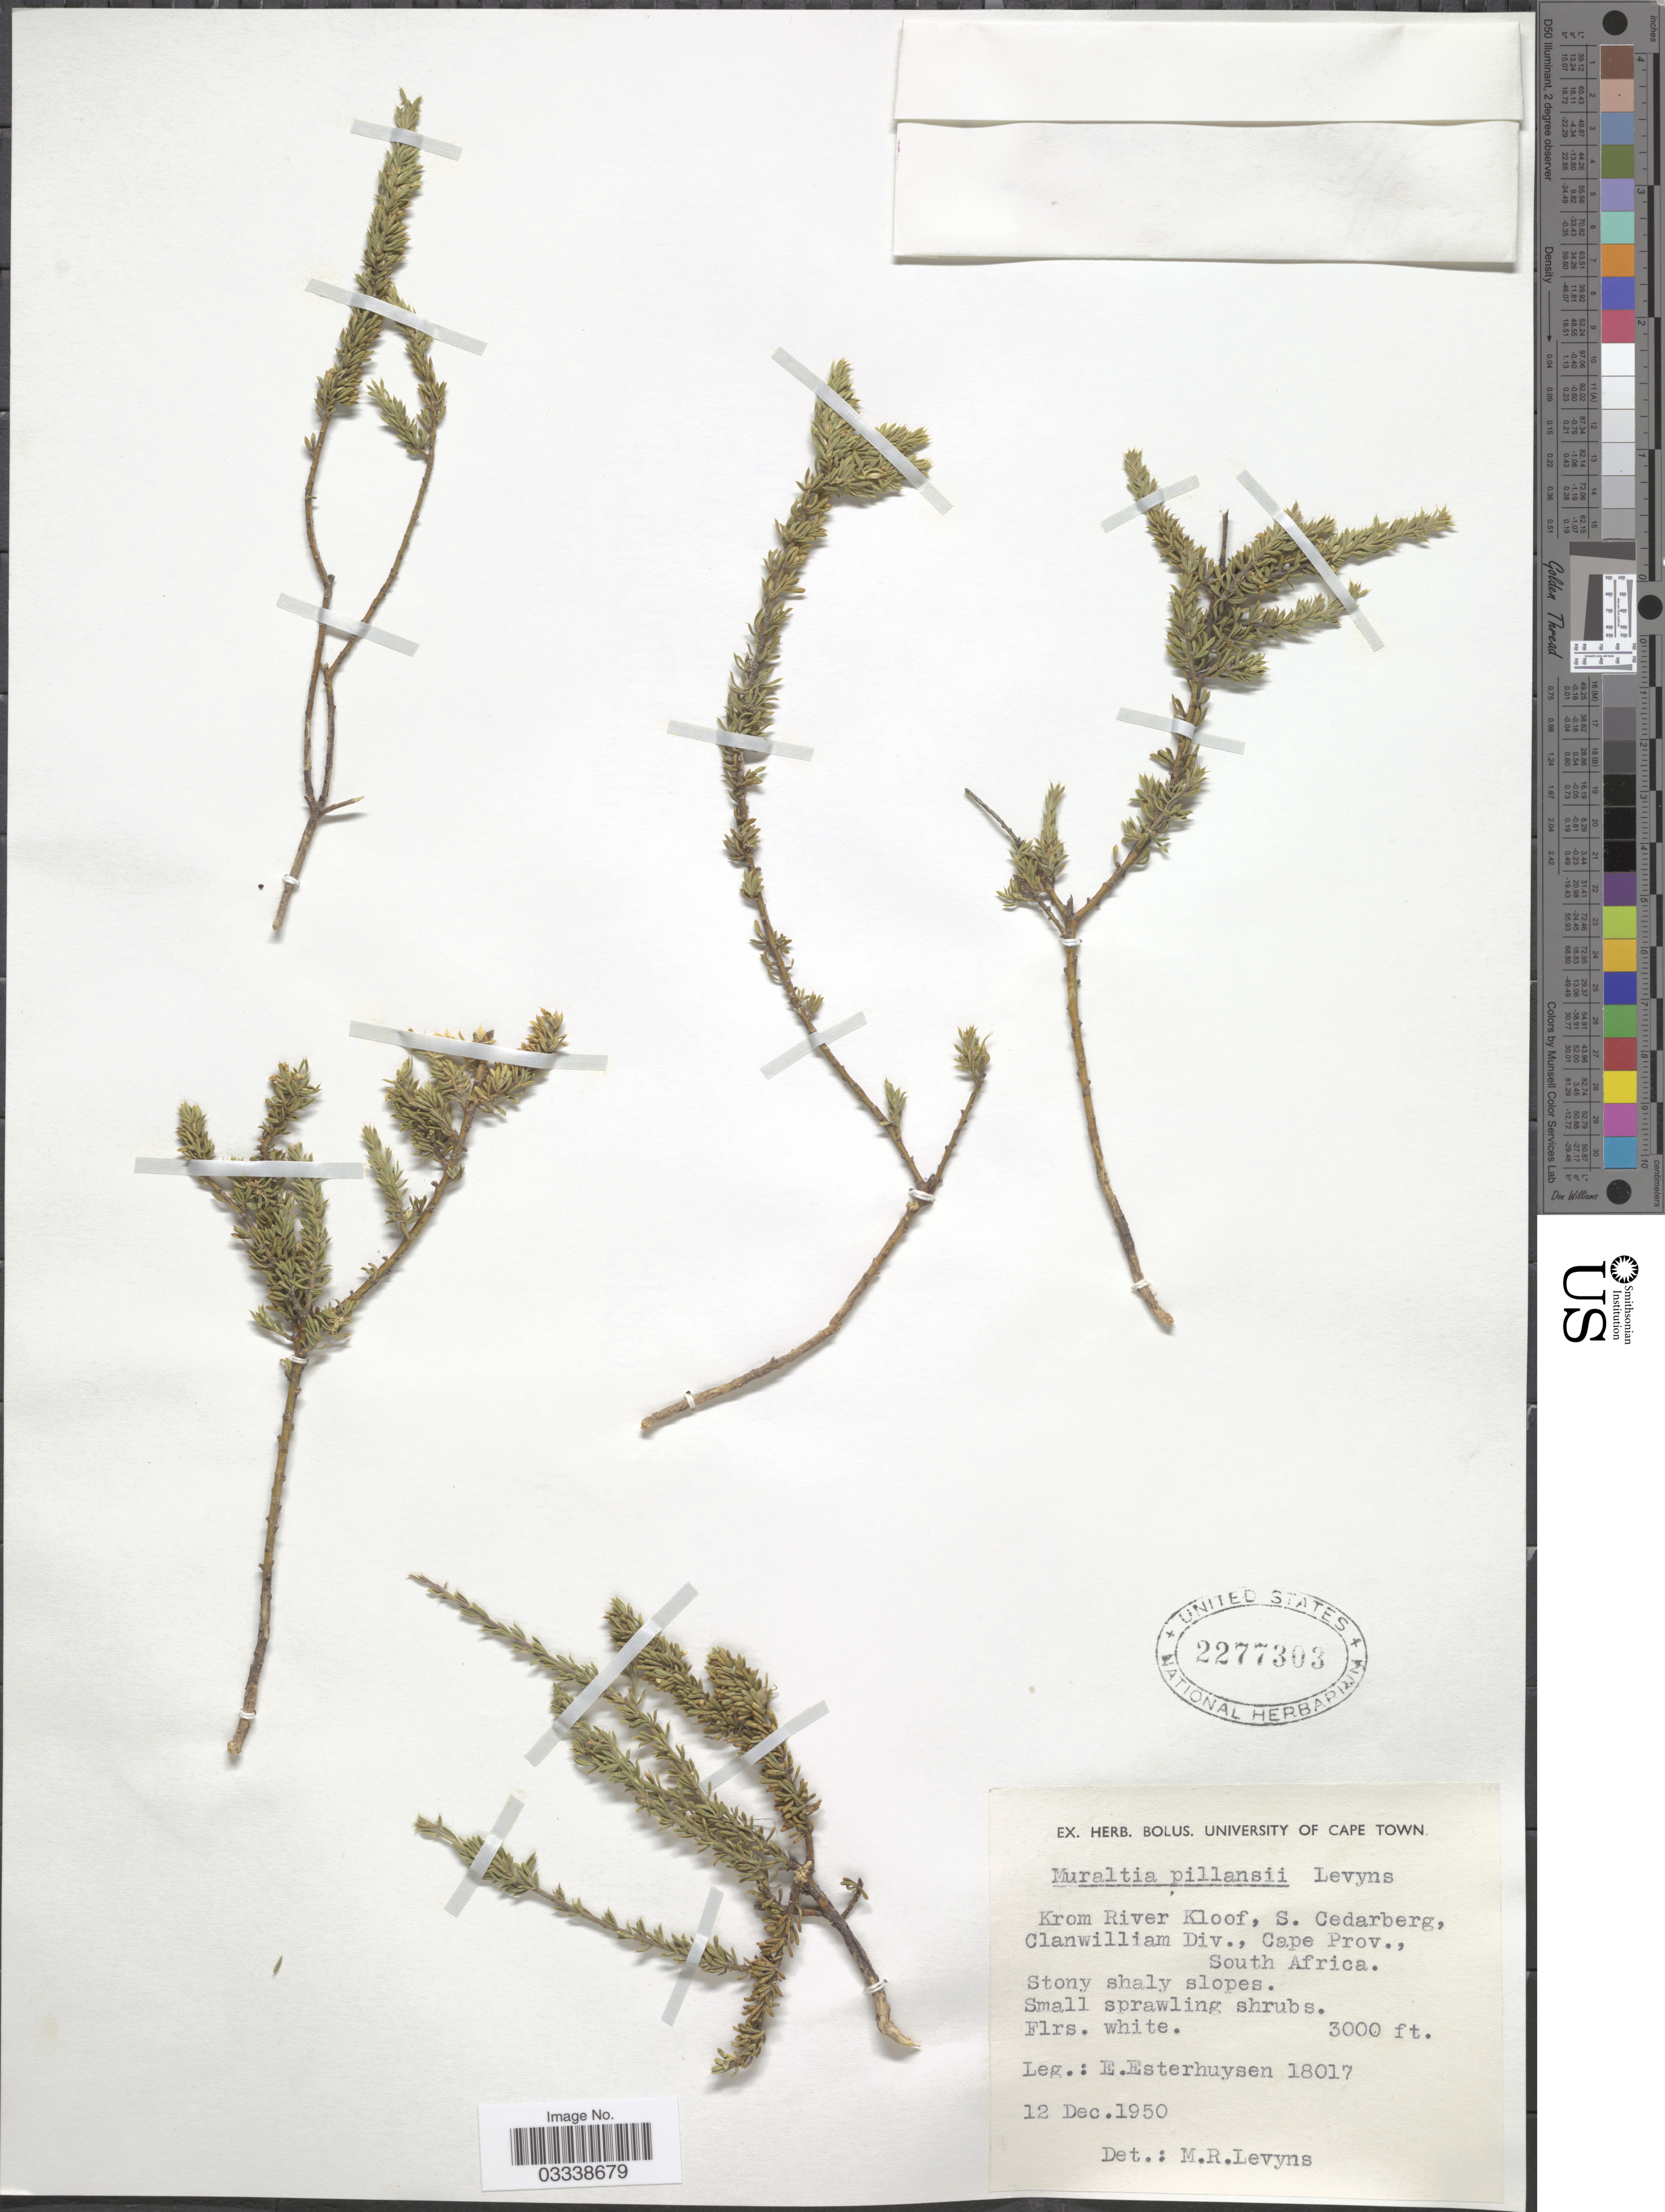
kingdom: Plantae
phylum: Tracheophyta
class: Magnoliopsida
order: Fabales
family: Polygalaceae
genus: Muraltia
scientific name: Muraltia pillansii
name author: Levyns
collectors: E. E. Esterhuysen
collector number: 18017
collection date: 1950-12-12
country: South Africa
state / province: Western Cape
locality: Krom River Kloof, S. Cedarberg, Clanwilliam Div.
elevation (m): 914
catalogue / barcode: US 2277303